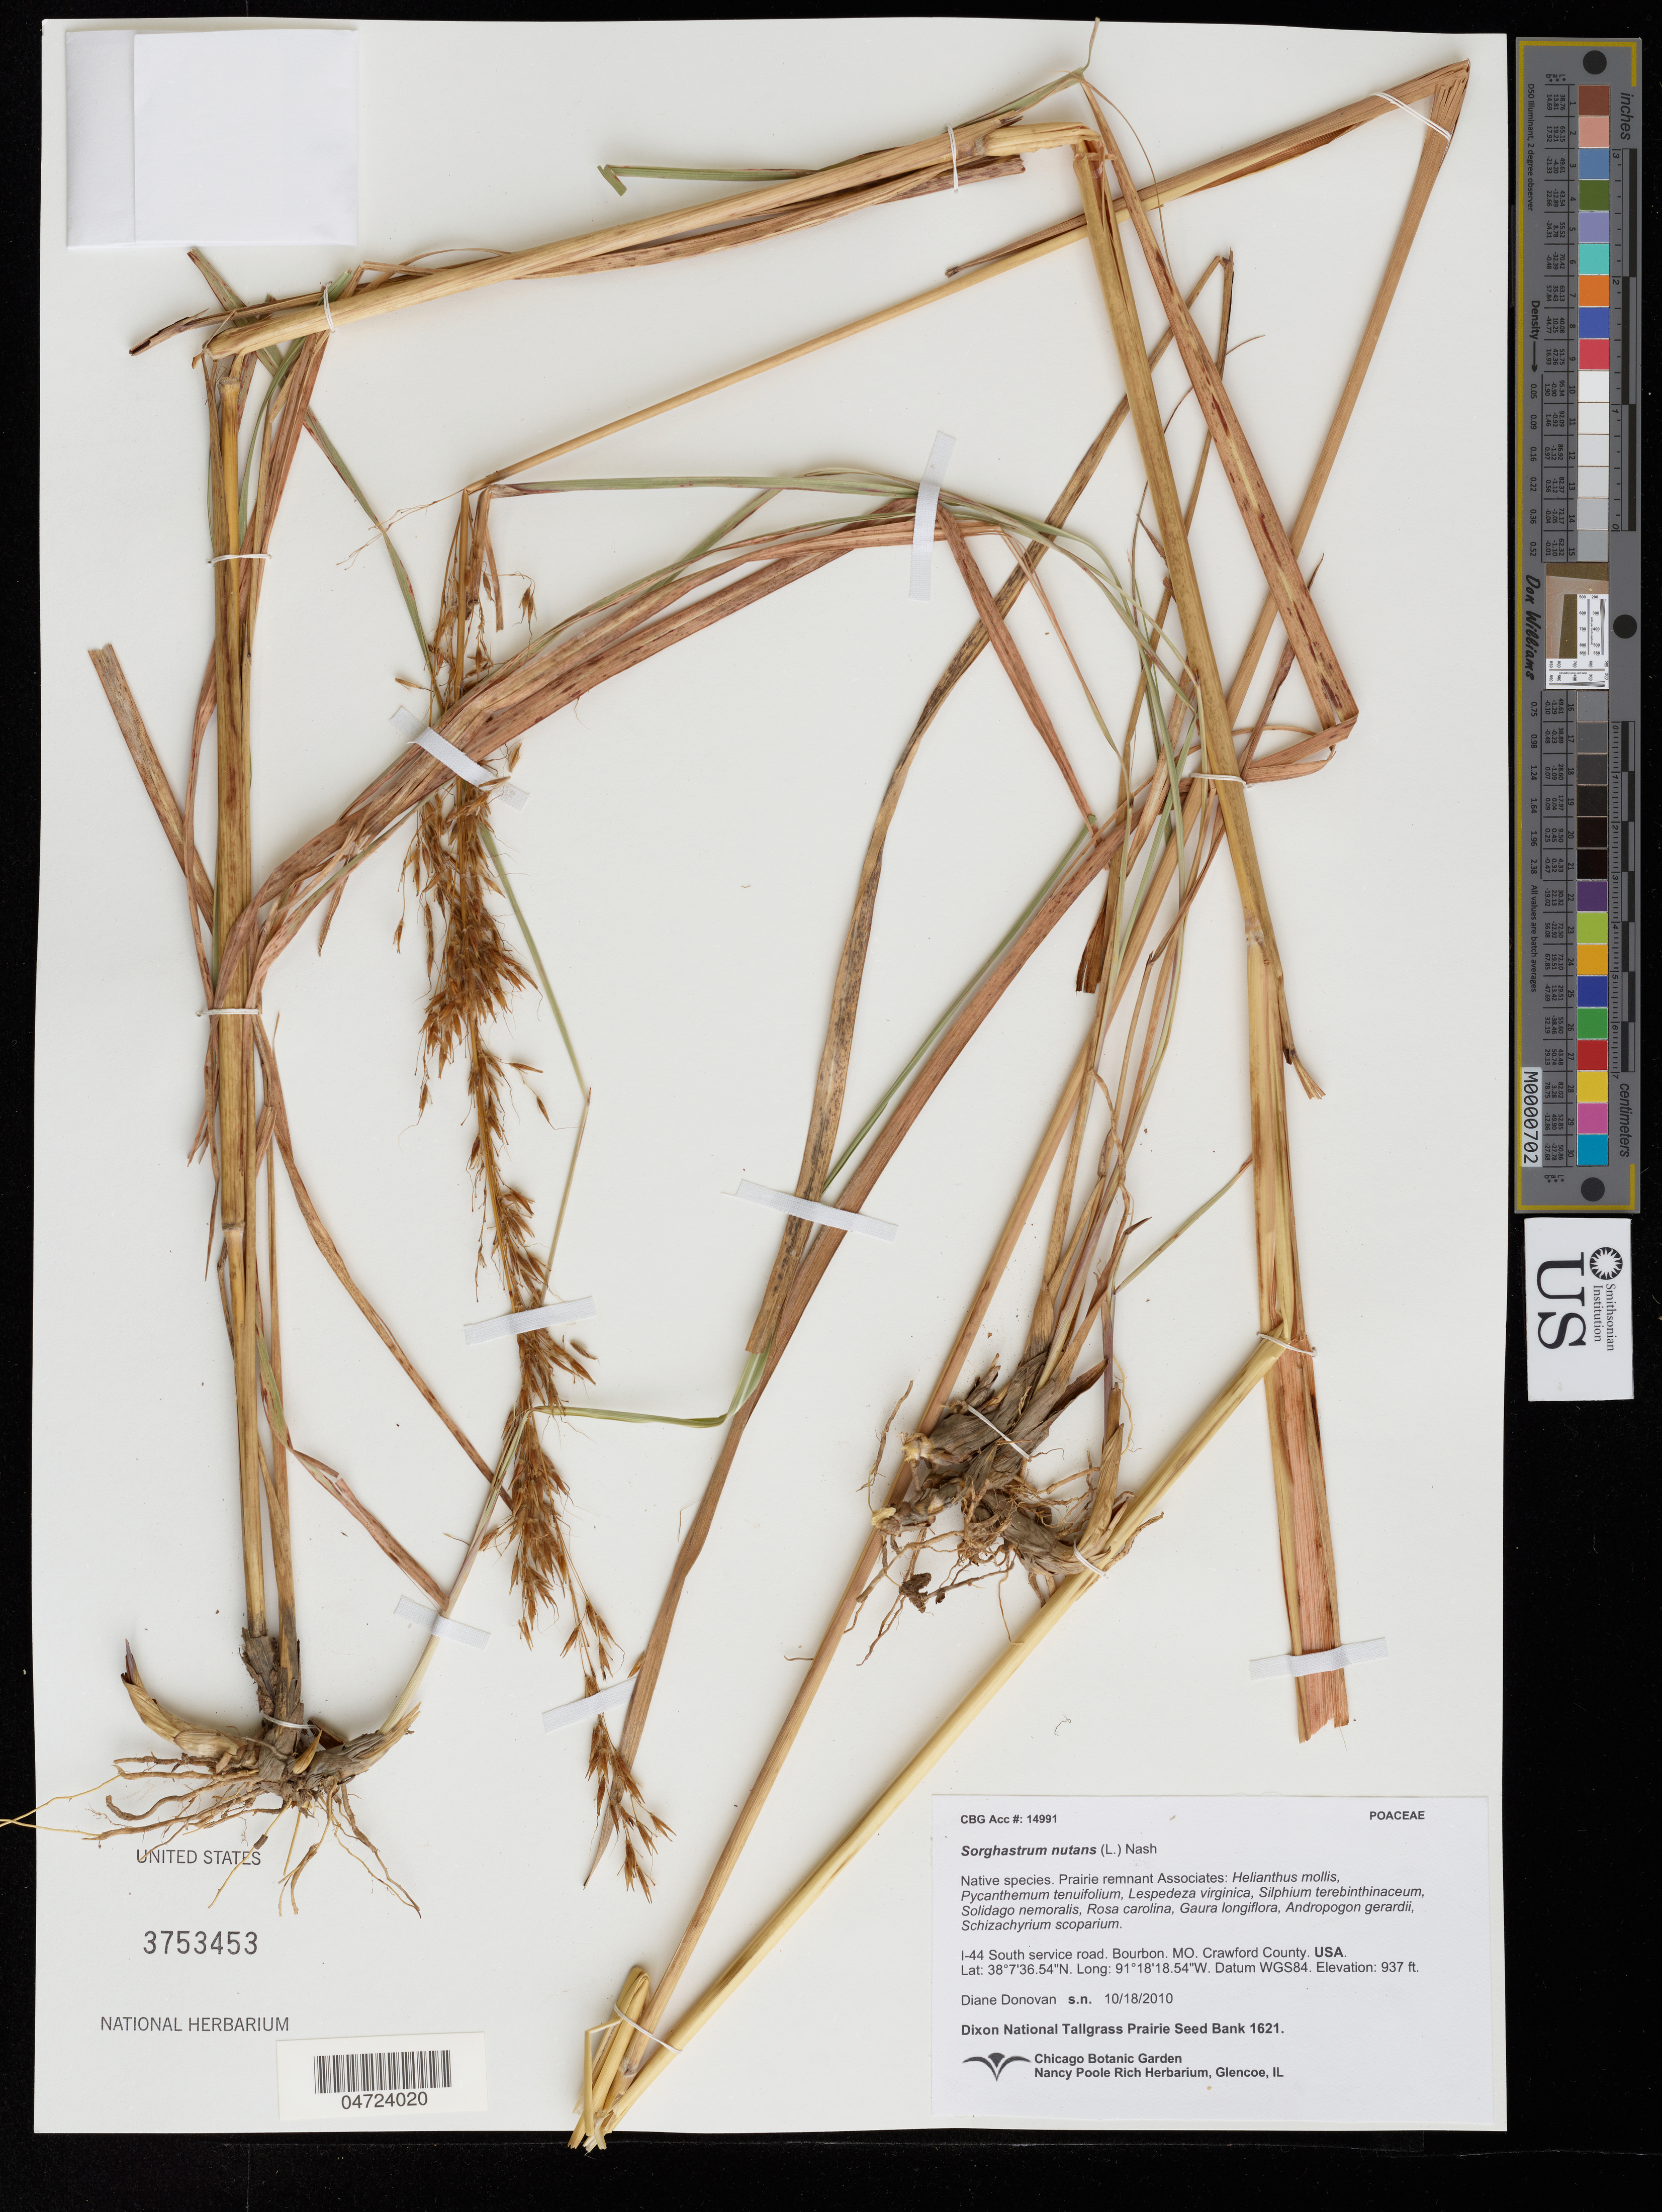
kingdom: Plantae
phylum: Tracheophyta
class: Liliopsida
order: Poales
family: Poaceae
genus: Sorghastrum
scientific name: Sorghastrum nutans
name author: (L.) Nash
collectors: D. Donovan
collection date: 2010-10-18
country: United States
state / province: Missouri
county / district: Crawford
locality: I-44 South service road. Bourbon. Crawford County.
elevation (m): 286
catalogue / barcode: US 3753453